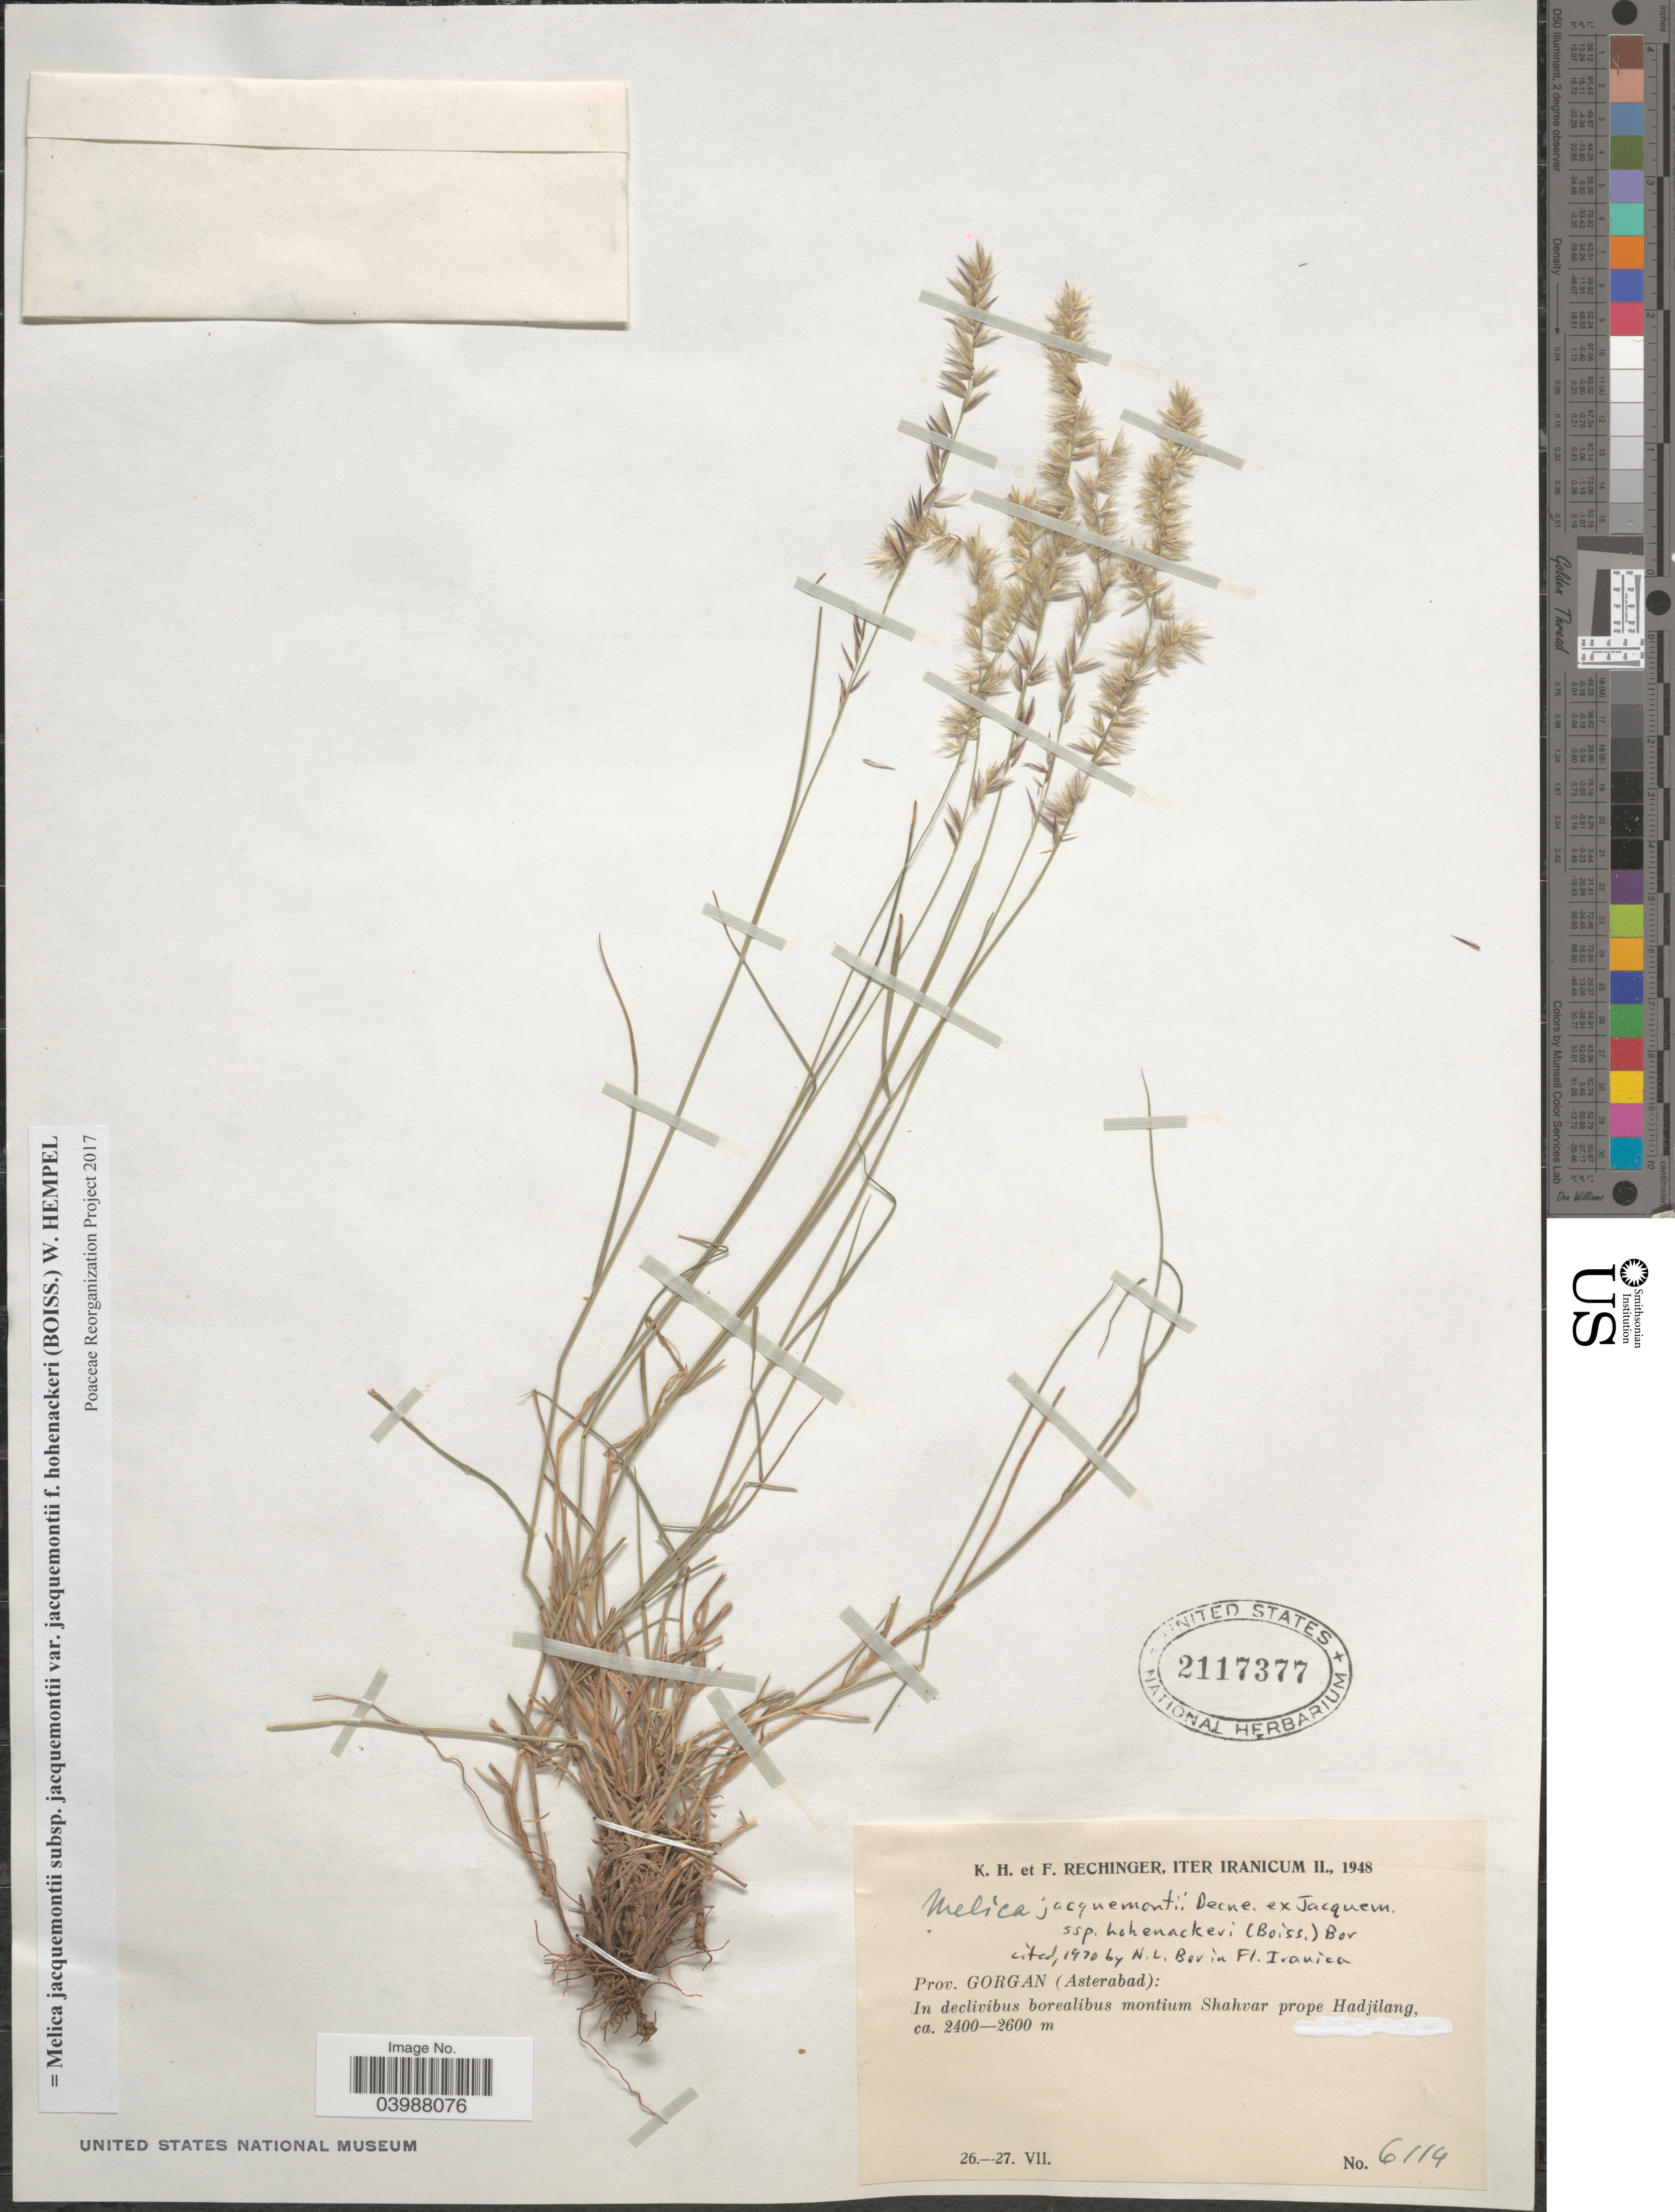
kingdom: Plantae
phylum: Tracheophyta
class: Liliopsida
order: Poales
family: Poaceae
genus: Melica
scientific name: Melica jacquemontii subsp. jacquemontii f. hohenackeri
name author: (Boiss.) Decne. ex Jacquem.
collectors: K. H. Rechinger & F. Rechinger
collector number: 6114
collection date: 1948-07-26/1948-07-27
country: Iran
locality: Iter Iranicum. Prov. Gorgan (Asterabad): In declivibus borealibus montium Shahvar prope Hadjilang.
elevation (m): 2400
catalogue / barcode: US 2117377